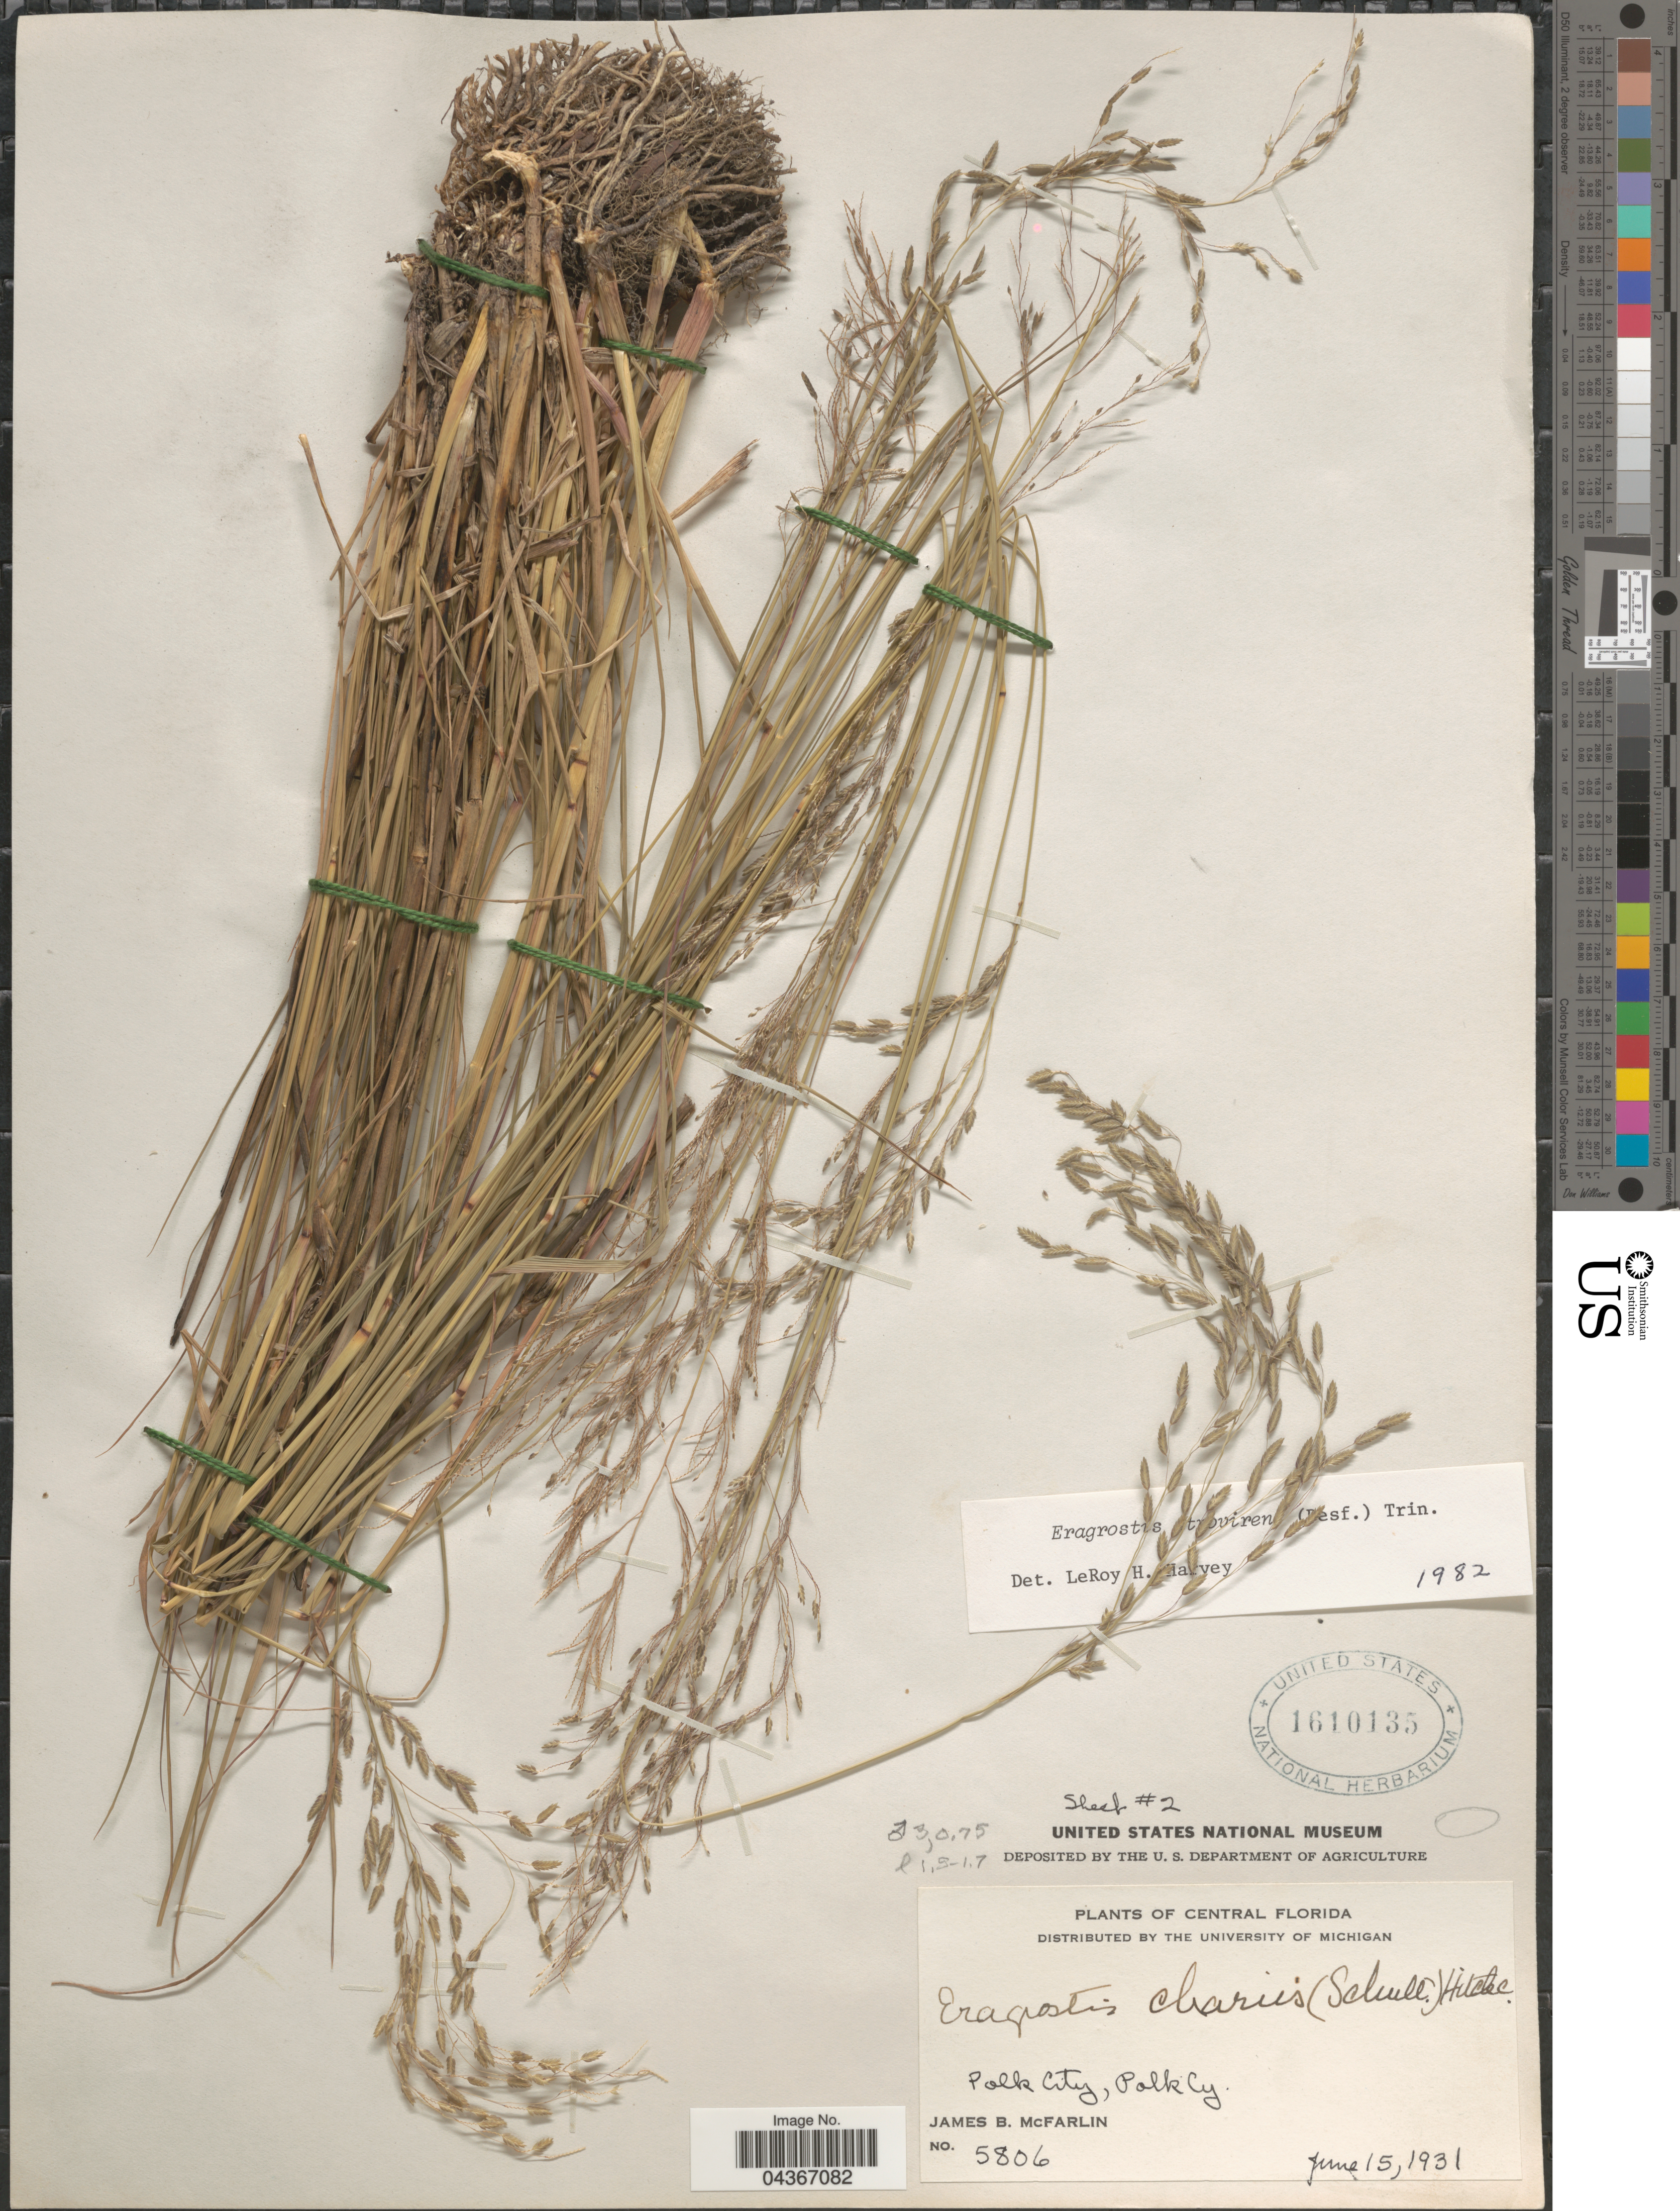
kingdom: Plantae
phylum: Tracheophyta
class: Liliopsida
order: Poales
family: Poaceae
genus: Eragrostis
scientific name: Eragrostis atrovirens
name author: Lange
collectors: J. McFarlin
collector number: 5806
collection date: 1931-06-15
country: United States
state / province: Florida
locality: Central Florida. Polk City, Polk Cy.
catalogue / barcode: US 1610135